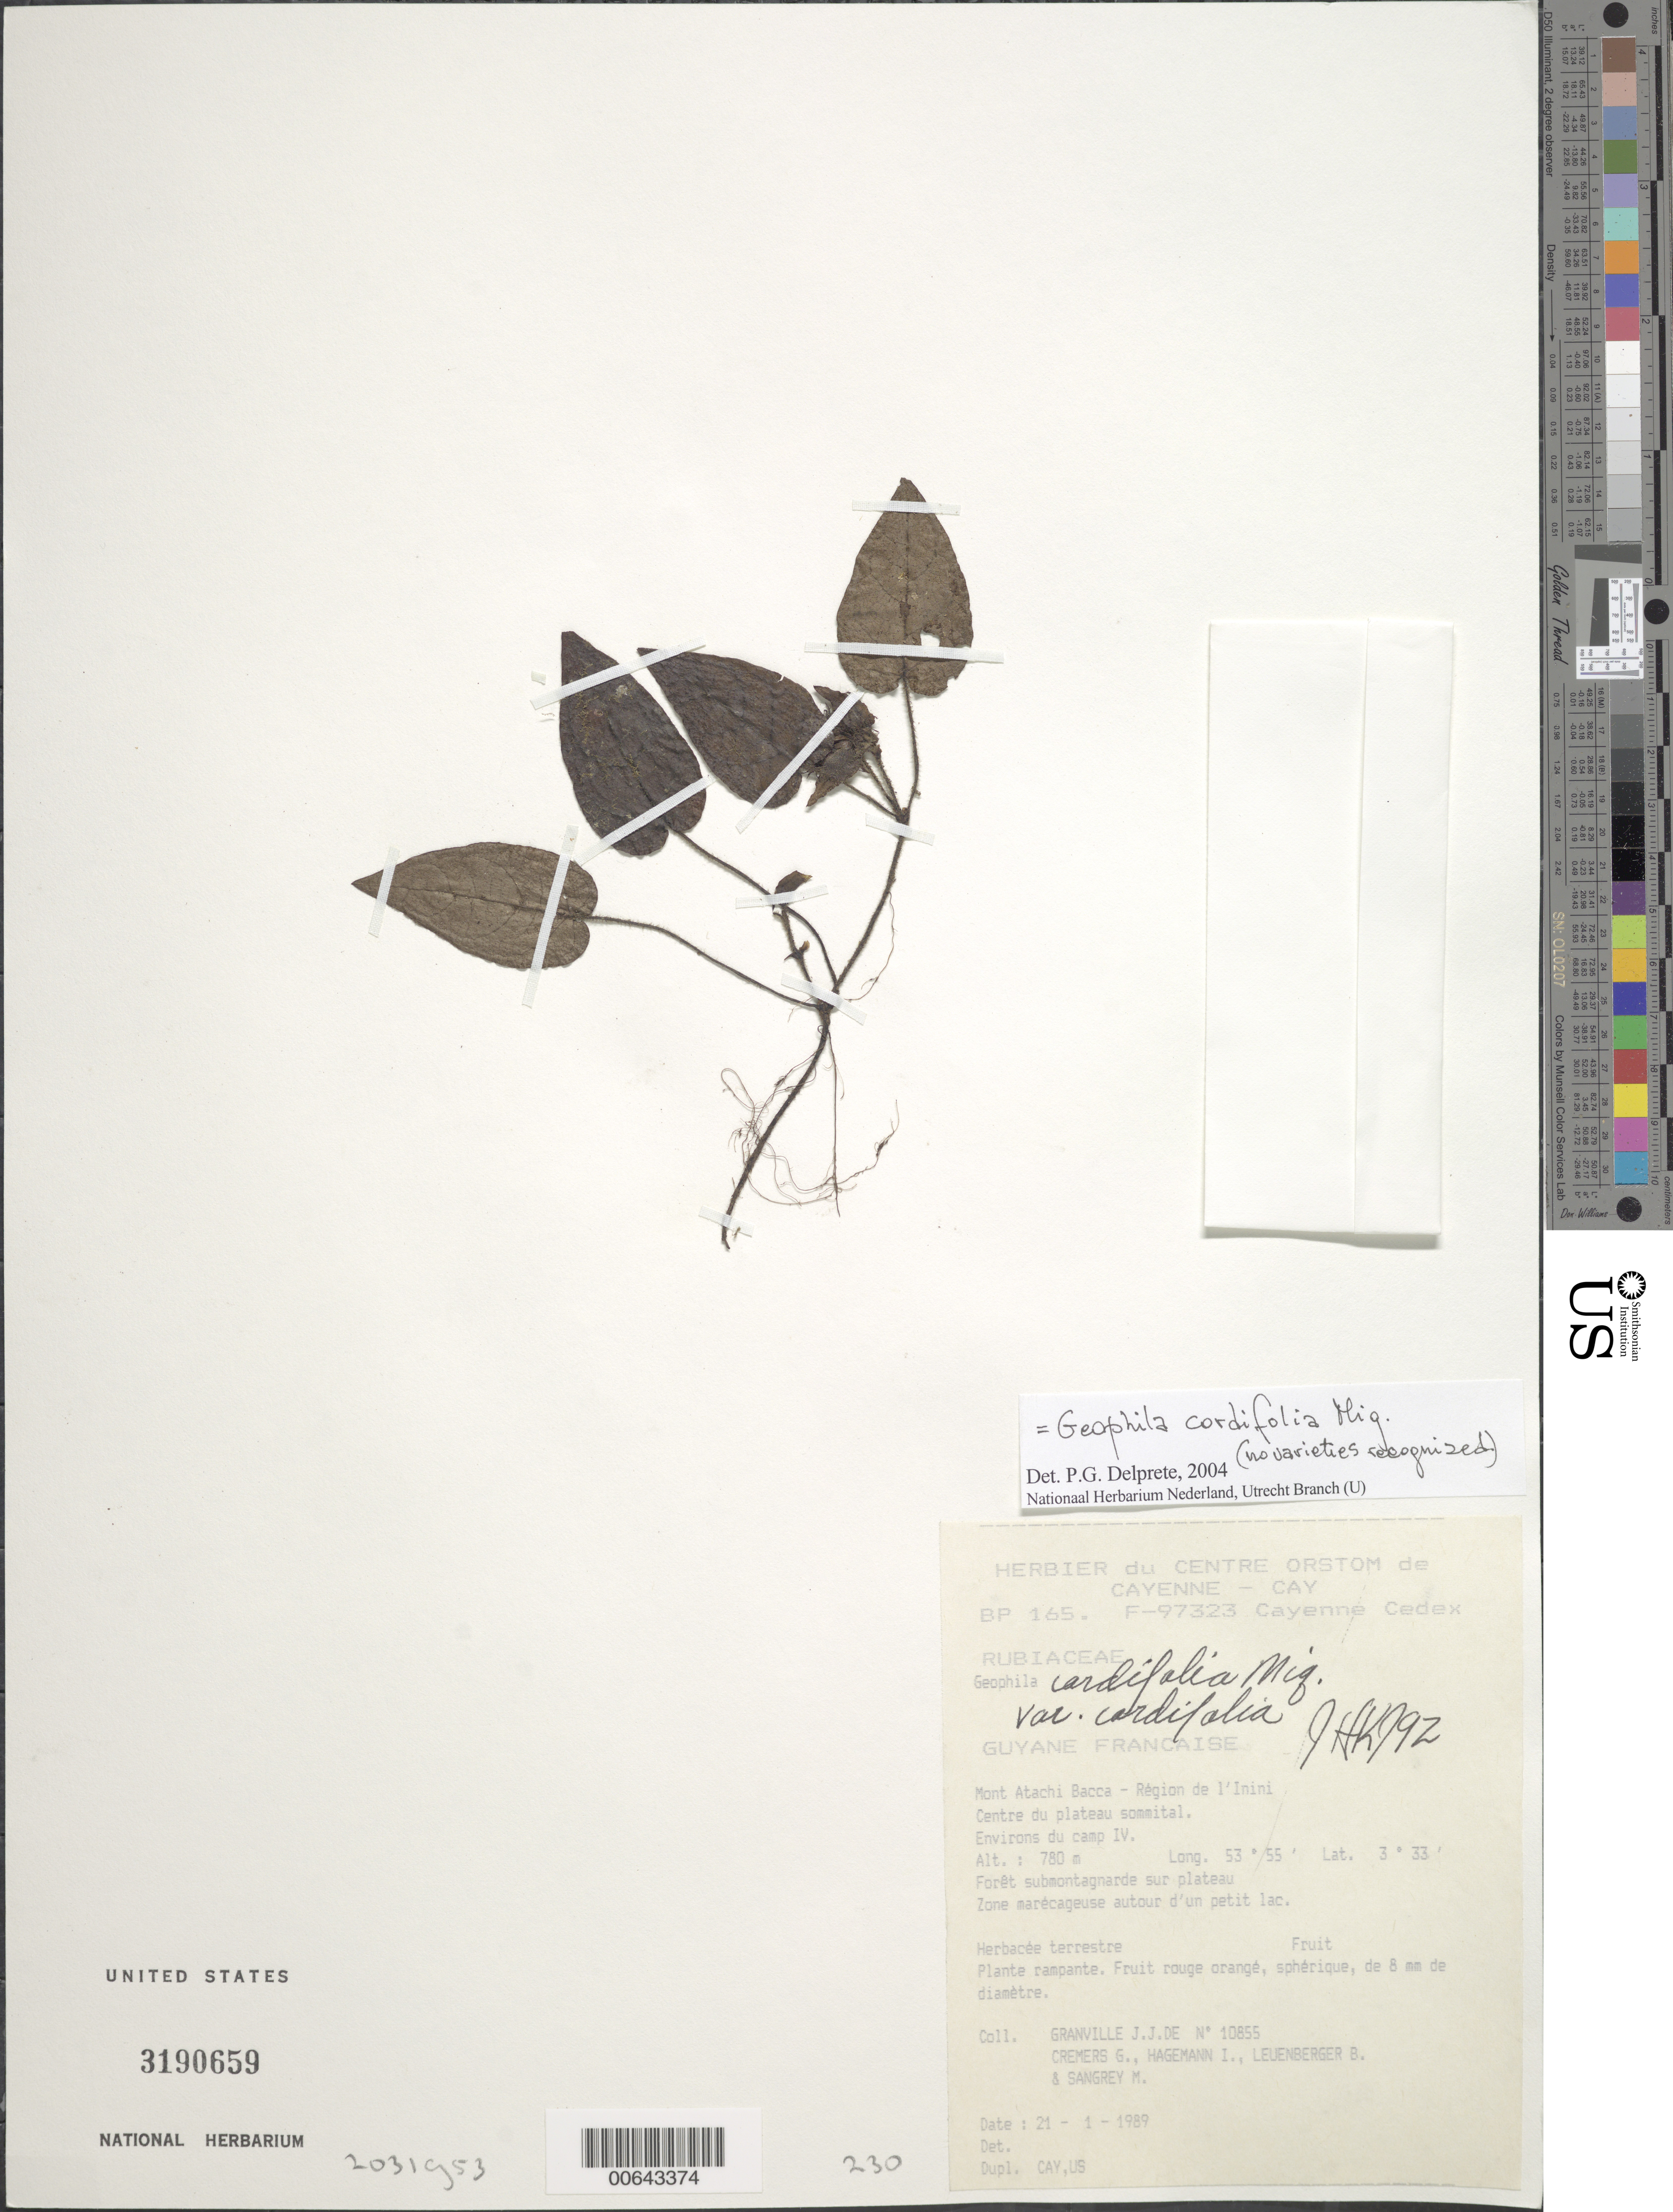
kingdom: Plantae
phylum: Tracheophyta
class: Magnoliopsida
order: Gentianales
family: Rubiaceae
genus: Geophila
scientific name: Geophila cordifolia var. cordifolia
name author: Miq.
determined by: Delprete, P. G., Herb. de Guyane Cay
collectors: J.-J. de Granville, G. Cremers, J. Hagemann, B. E. Leuenberger & M. S. Sangrey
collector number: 10855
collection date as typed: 21-Jan-89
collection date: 1989-01-21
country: French Guiana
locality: Mont Atachi Bacca, région de l'Inini. Centre du plateau sommital. Environs du camp IV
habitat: Forêt submontagnarde sur plateau. Zone marécageuse autour d'un petit lac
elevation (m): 780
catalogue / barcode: US 3190659